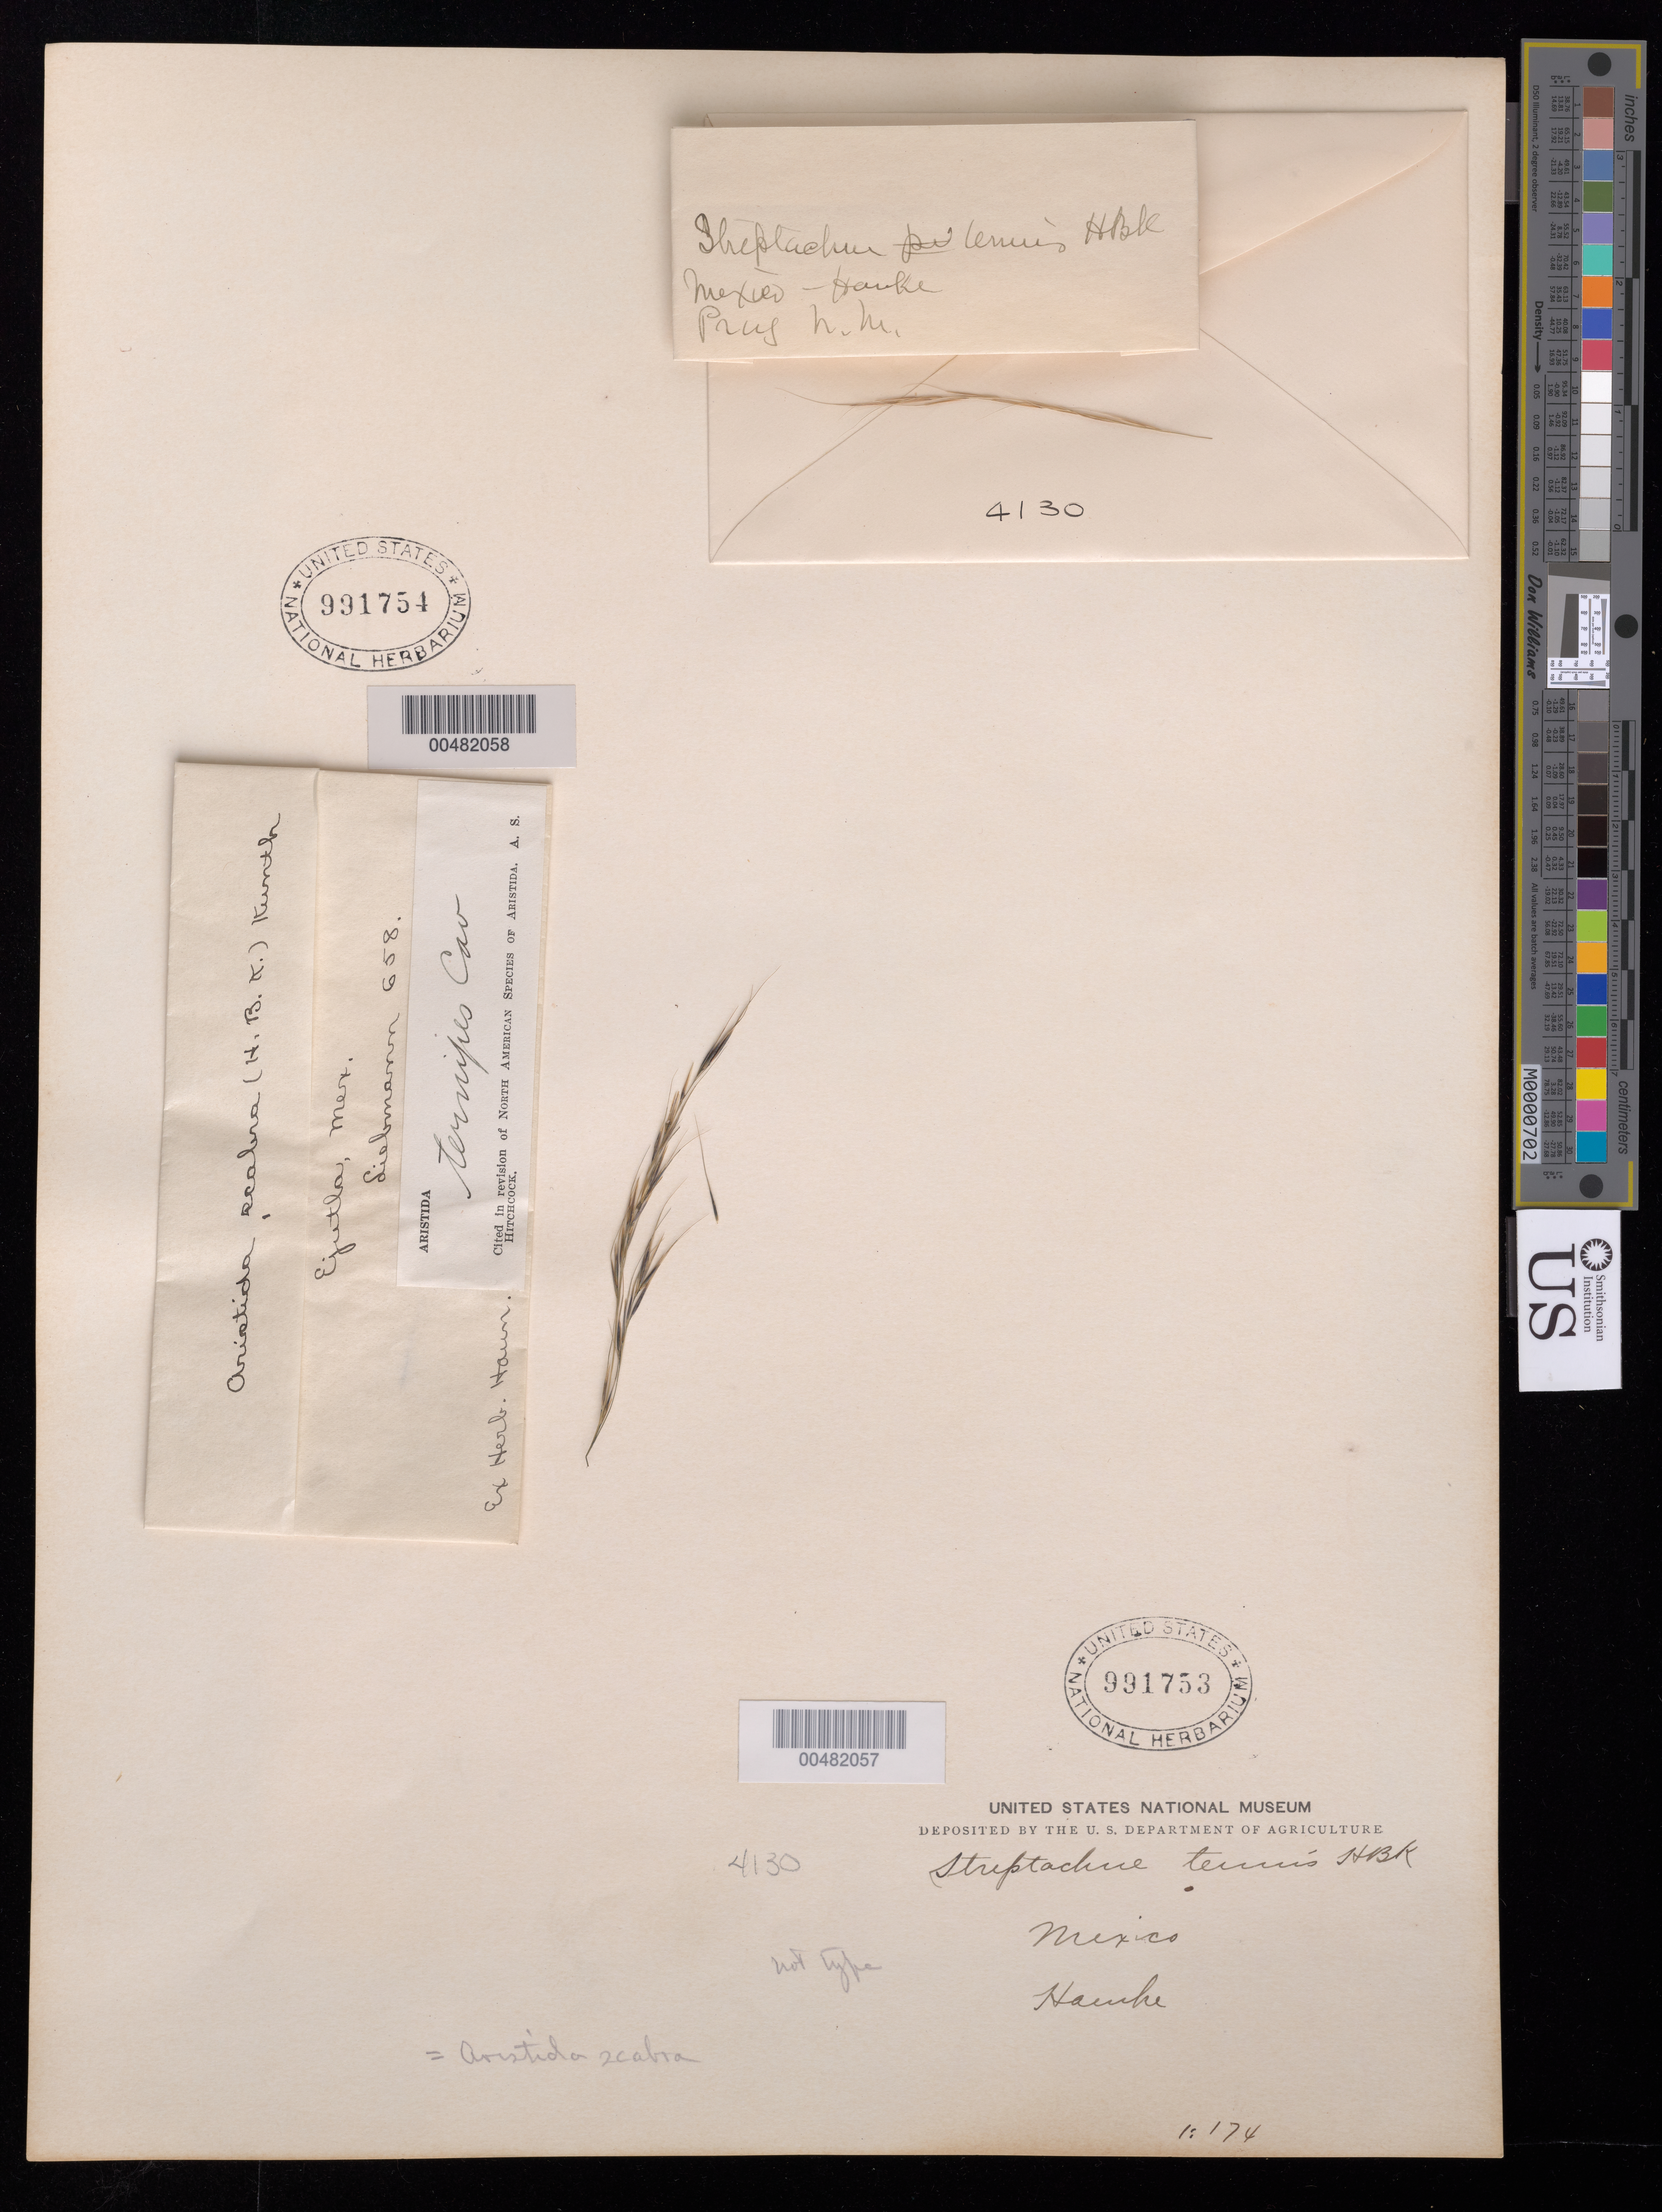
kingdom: Plantae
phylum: Tracheophyta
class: Liliopsida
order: Poales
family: Poaceae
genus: Aristida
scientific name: Aristida ternipes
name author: Cav.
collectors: -. Hawke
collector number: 4130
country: Mexico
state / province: Durango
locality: San Ramon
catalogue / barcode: US 991753